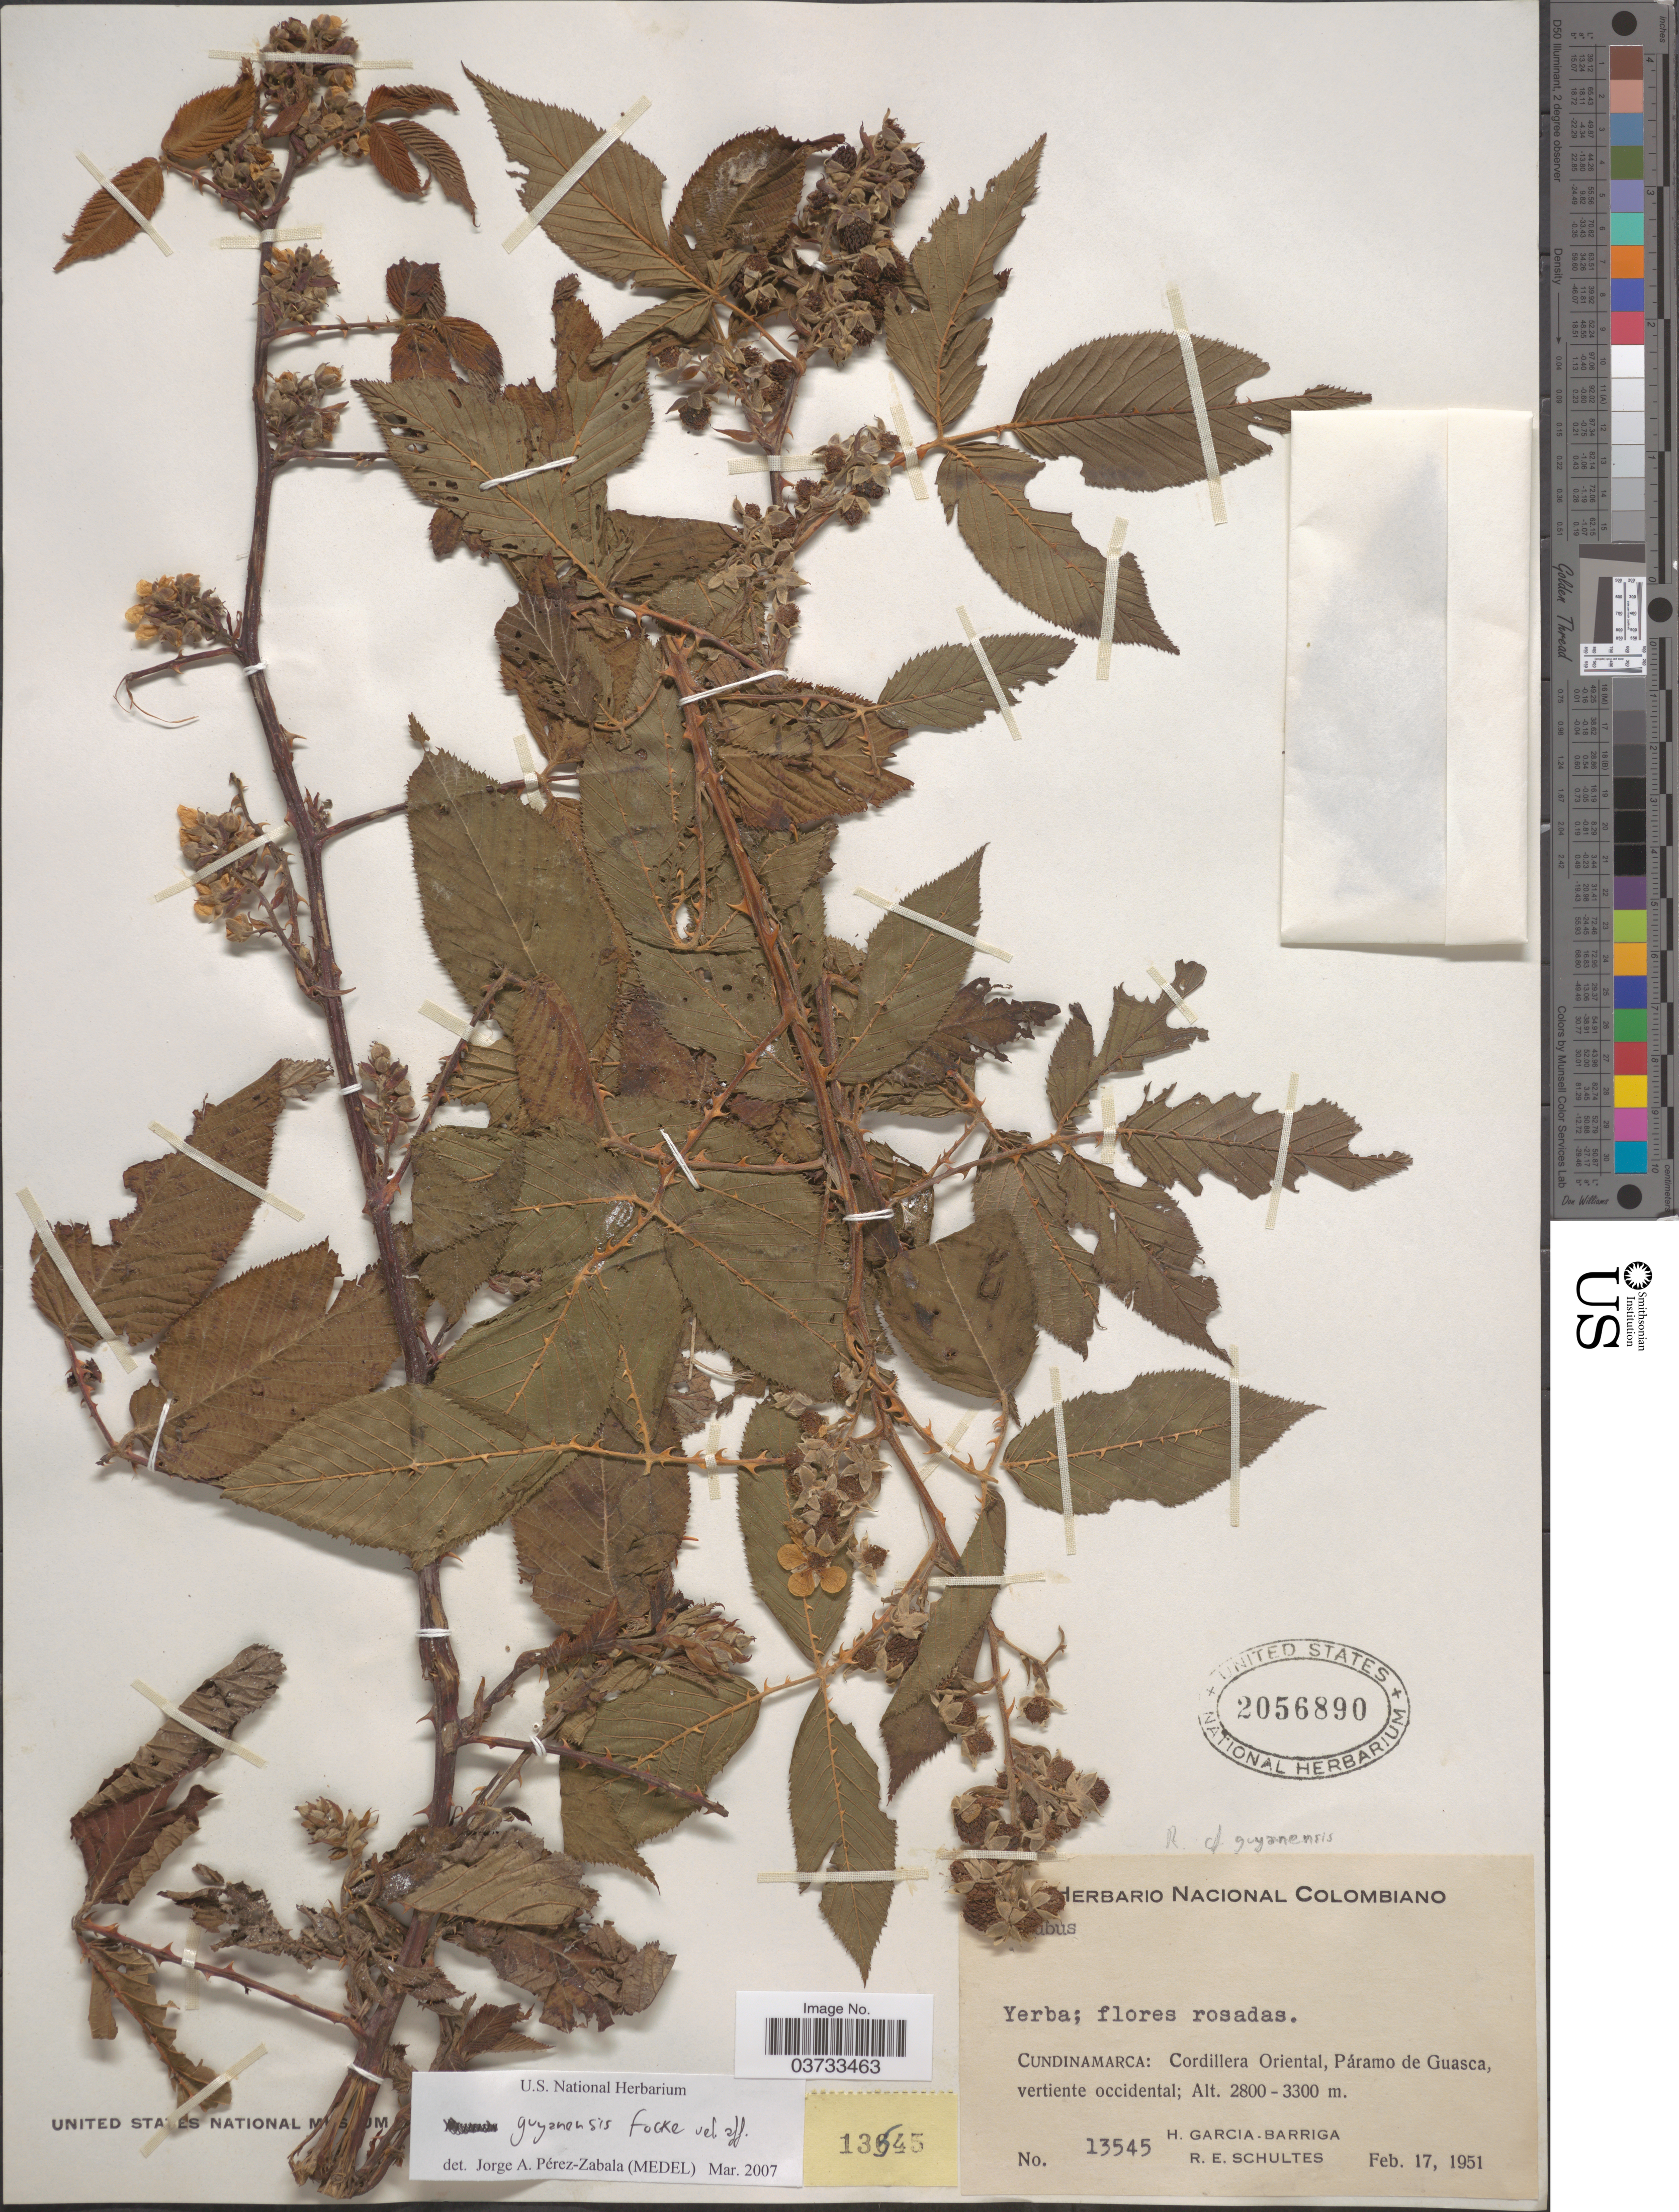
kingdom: Plantae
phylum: Tracheophyta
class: Magnoliopsida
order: Rosales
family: Rosaceae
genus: Rubus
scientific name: Rubus guyanensis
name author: Focke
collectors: H. García Barriga & R. E. Schultes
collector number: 13545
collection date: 1951-02-17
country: Colombia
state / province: Cundinamarca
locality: Cordillera Oriental, Páramo de Guasca, vertiente occidental.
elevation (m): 2800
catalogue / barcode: US 2056890